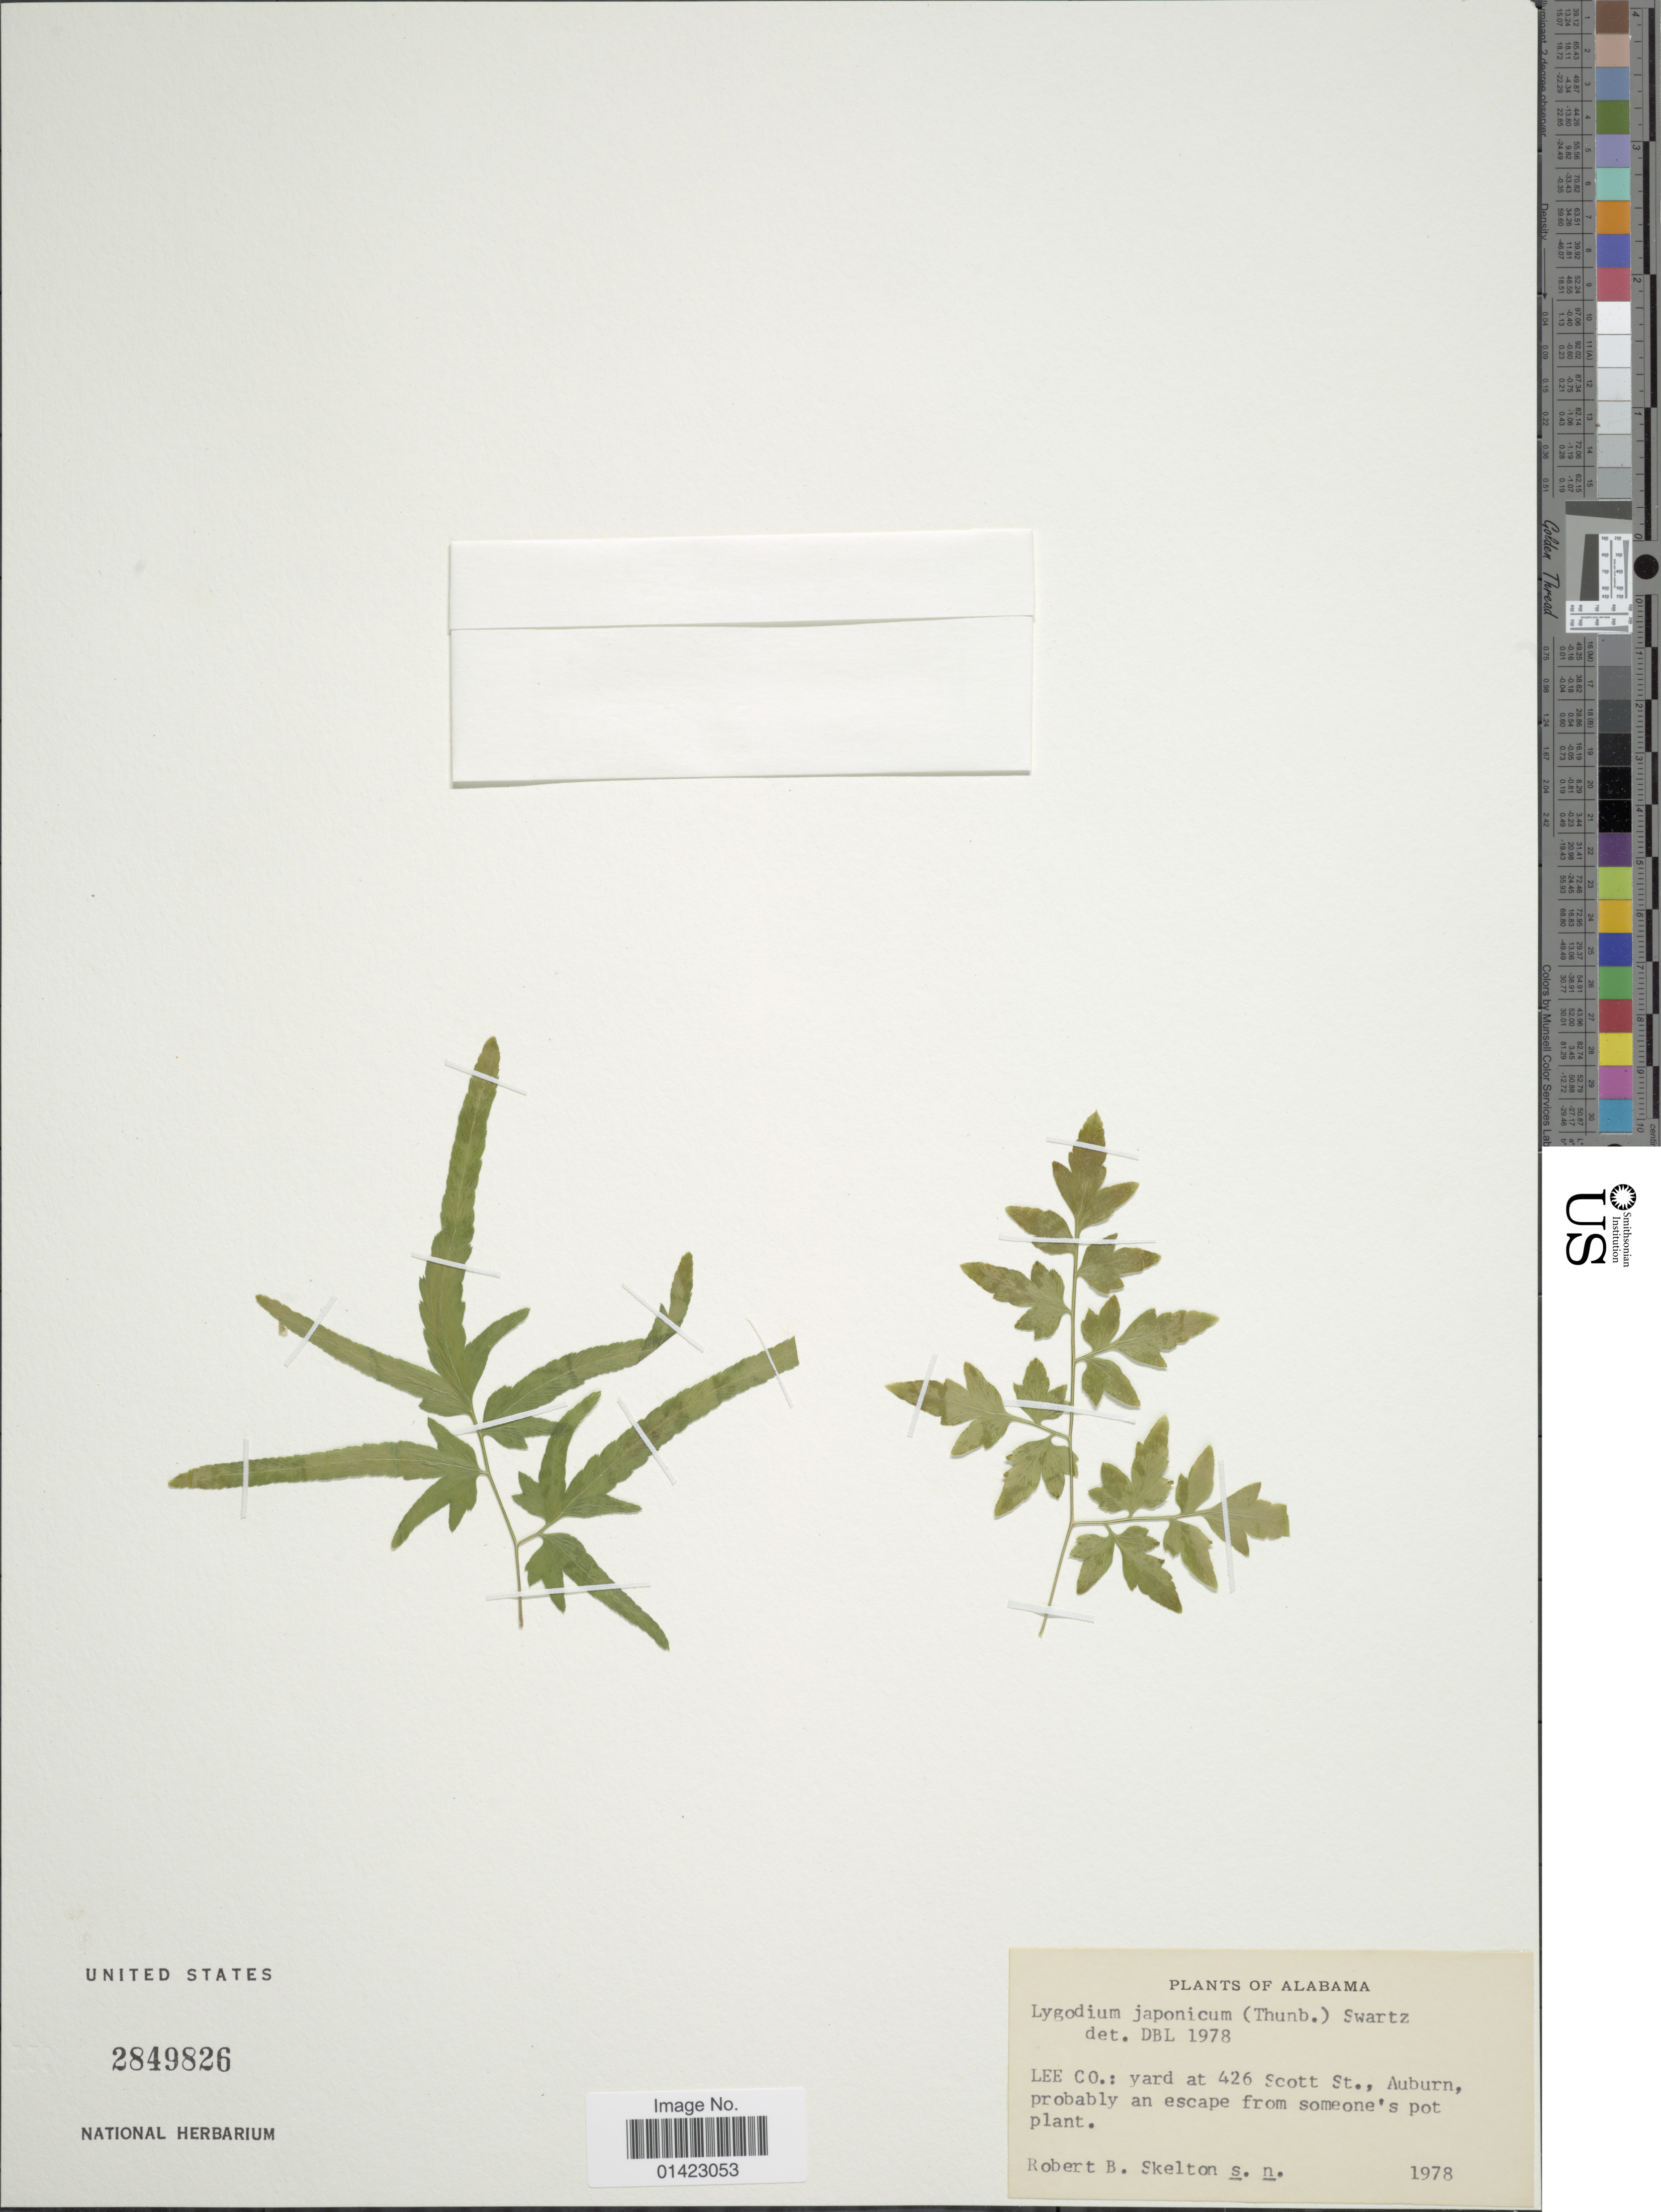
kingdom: Plantae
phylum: Tracheophyta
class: Polypodiopsida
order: Schizaeales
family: Lygodiaceae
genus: Lygodium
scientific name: Lygodium japonicum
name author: (Thunb.) Sw.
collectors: R. Skelton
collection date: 1978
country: United States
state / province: Alabama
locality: Alabama, Lee Co.: yard at 426 Scott St., Auburn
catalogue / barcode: US 2849826